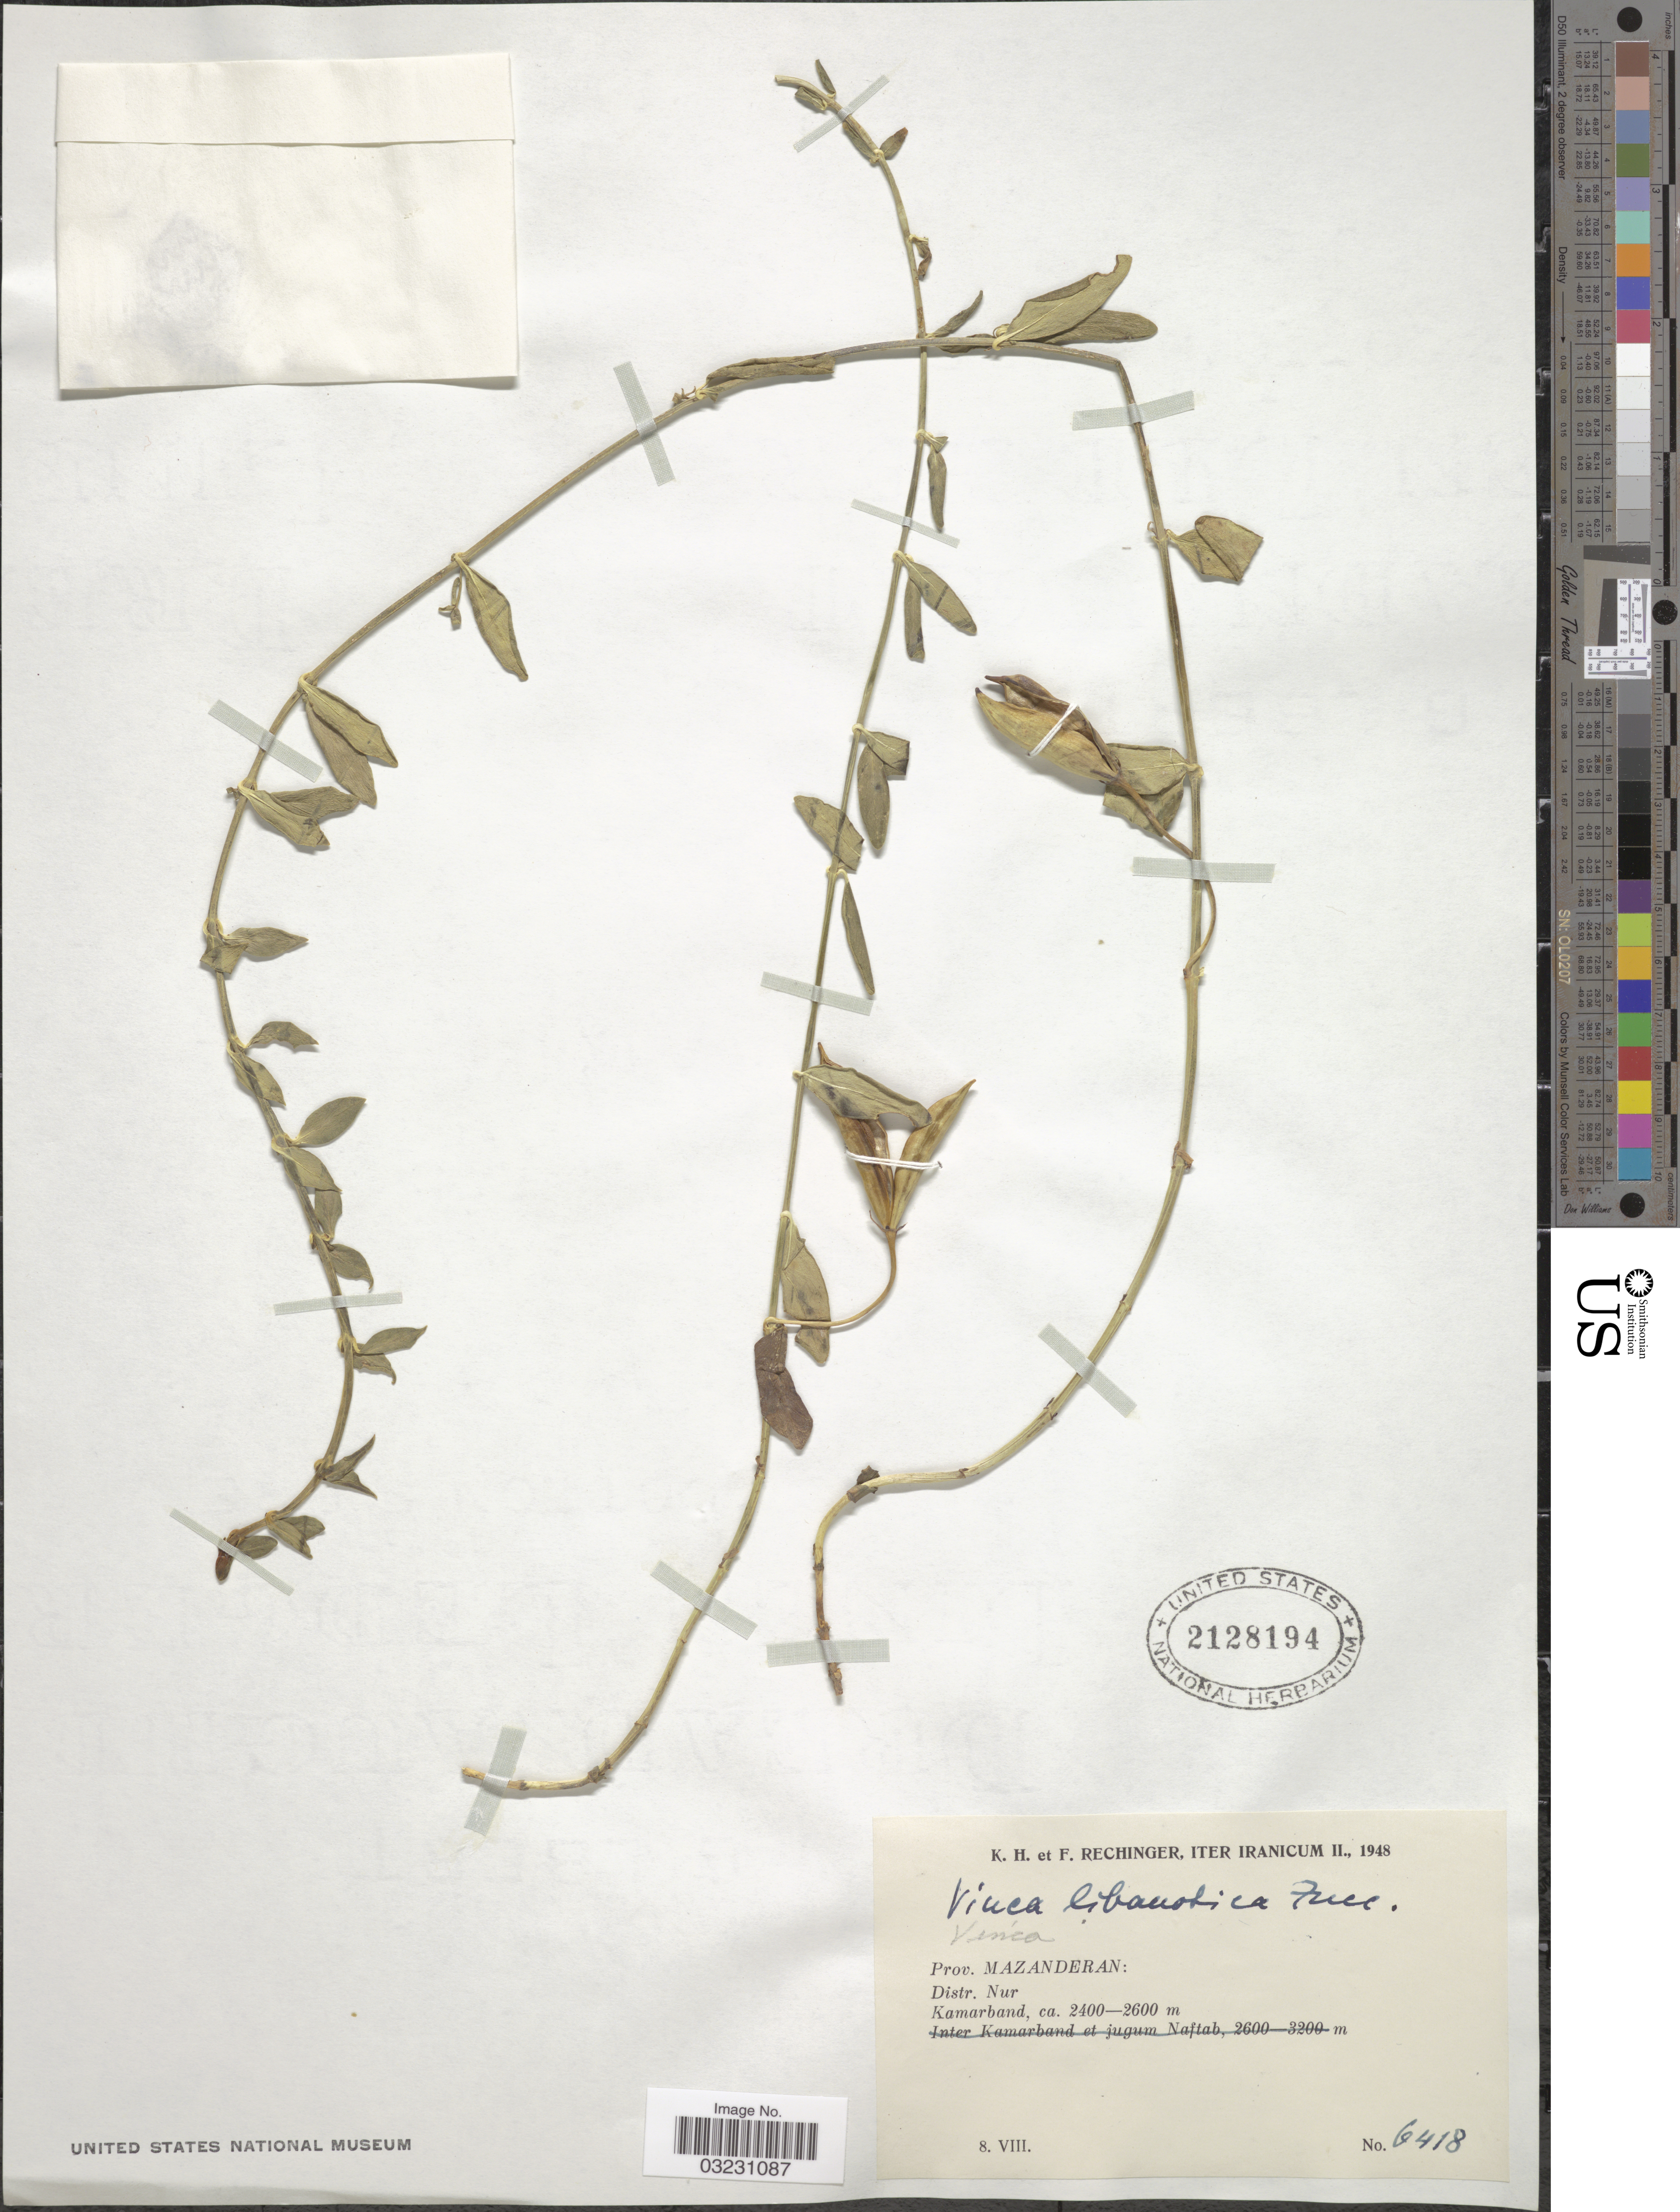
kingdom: Plantae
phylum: Tracheophyta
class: Magnoliopsida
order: Gentianales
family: Apocynaceae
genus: Vinca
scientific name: Vinca libanotica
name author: Zucc.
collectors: K. H. Rechinger & F. Rechinger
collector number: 6418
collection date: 1948-08-08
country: Iran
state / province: Mazandaran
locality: Prov. Mazanderan: Distr. Nur. Kamarband.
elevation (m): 2400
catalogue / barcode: US 2128194